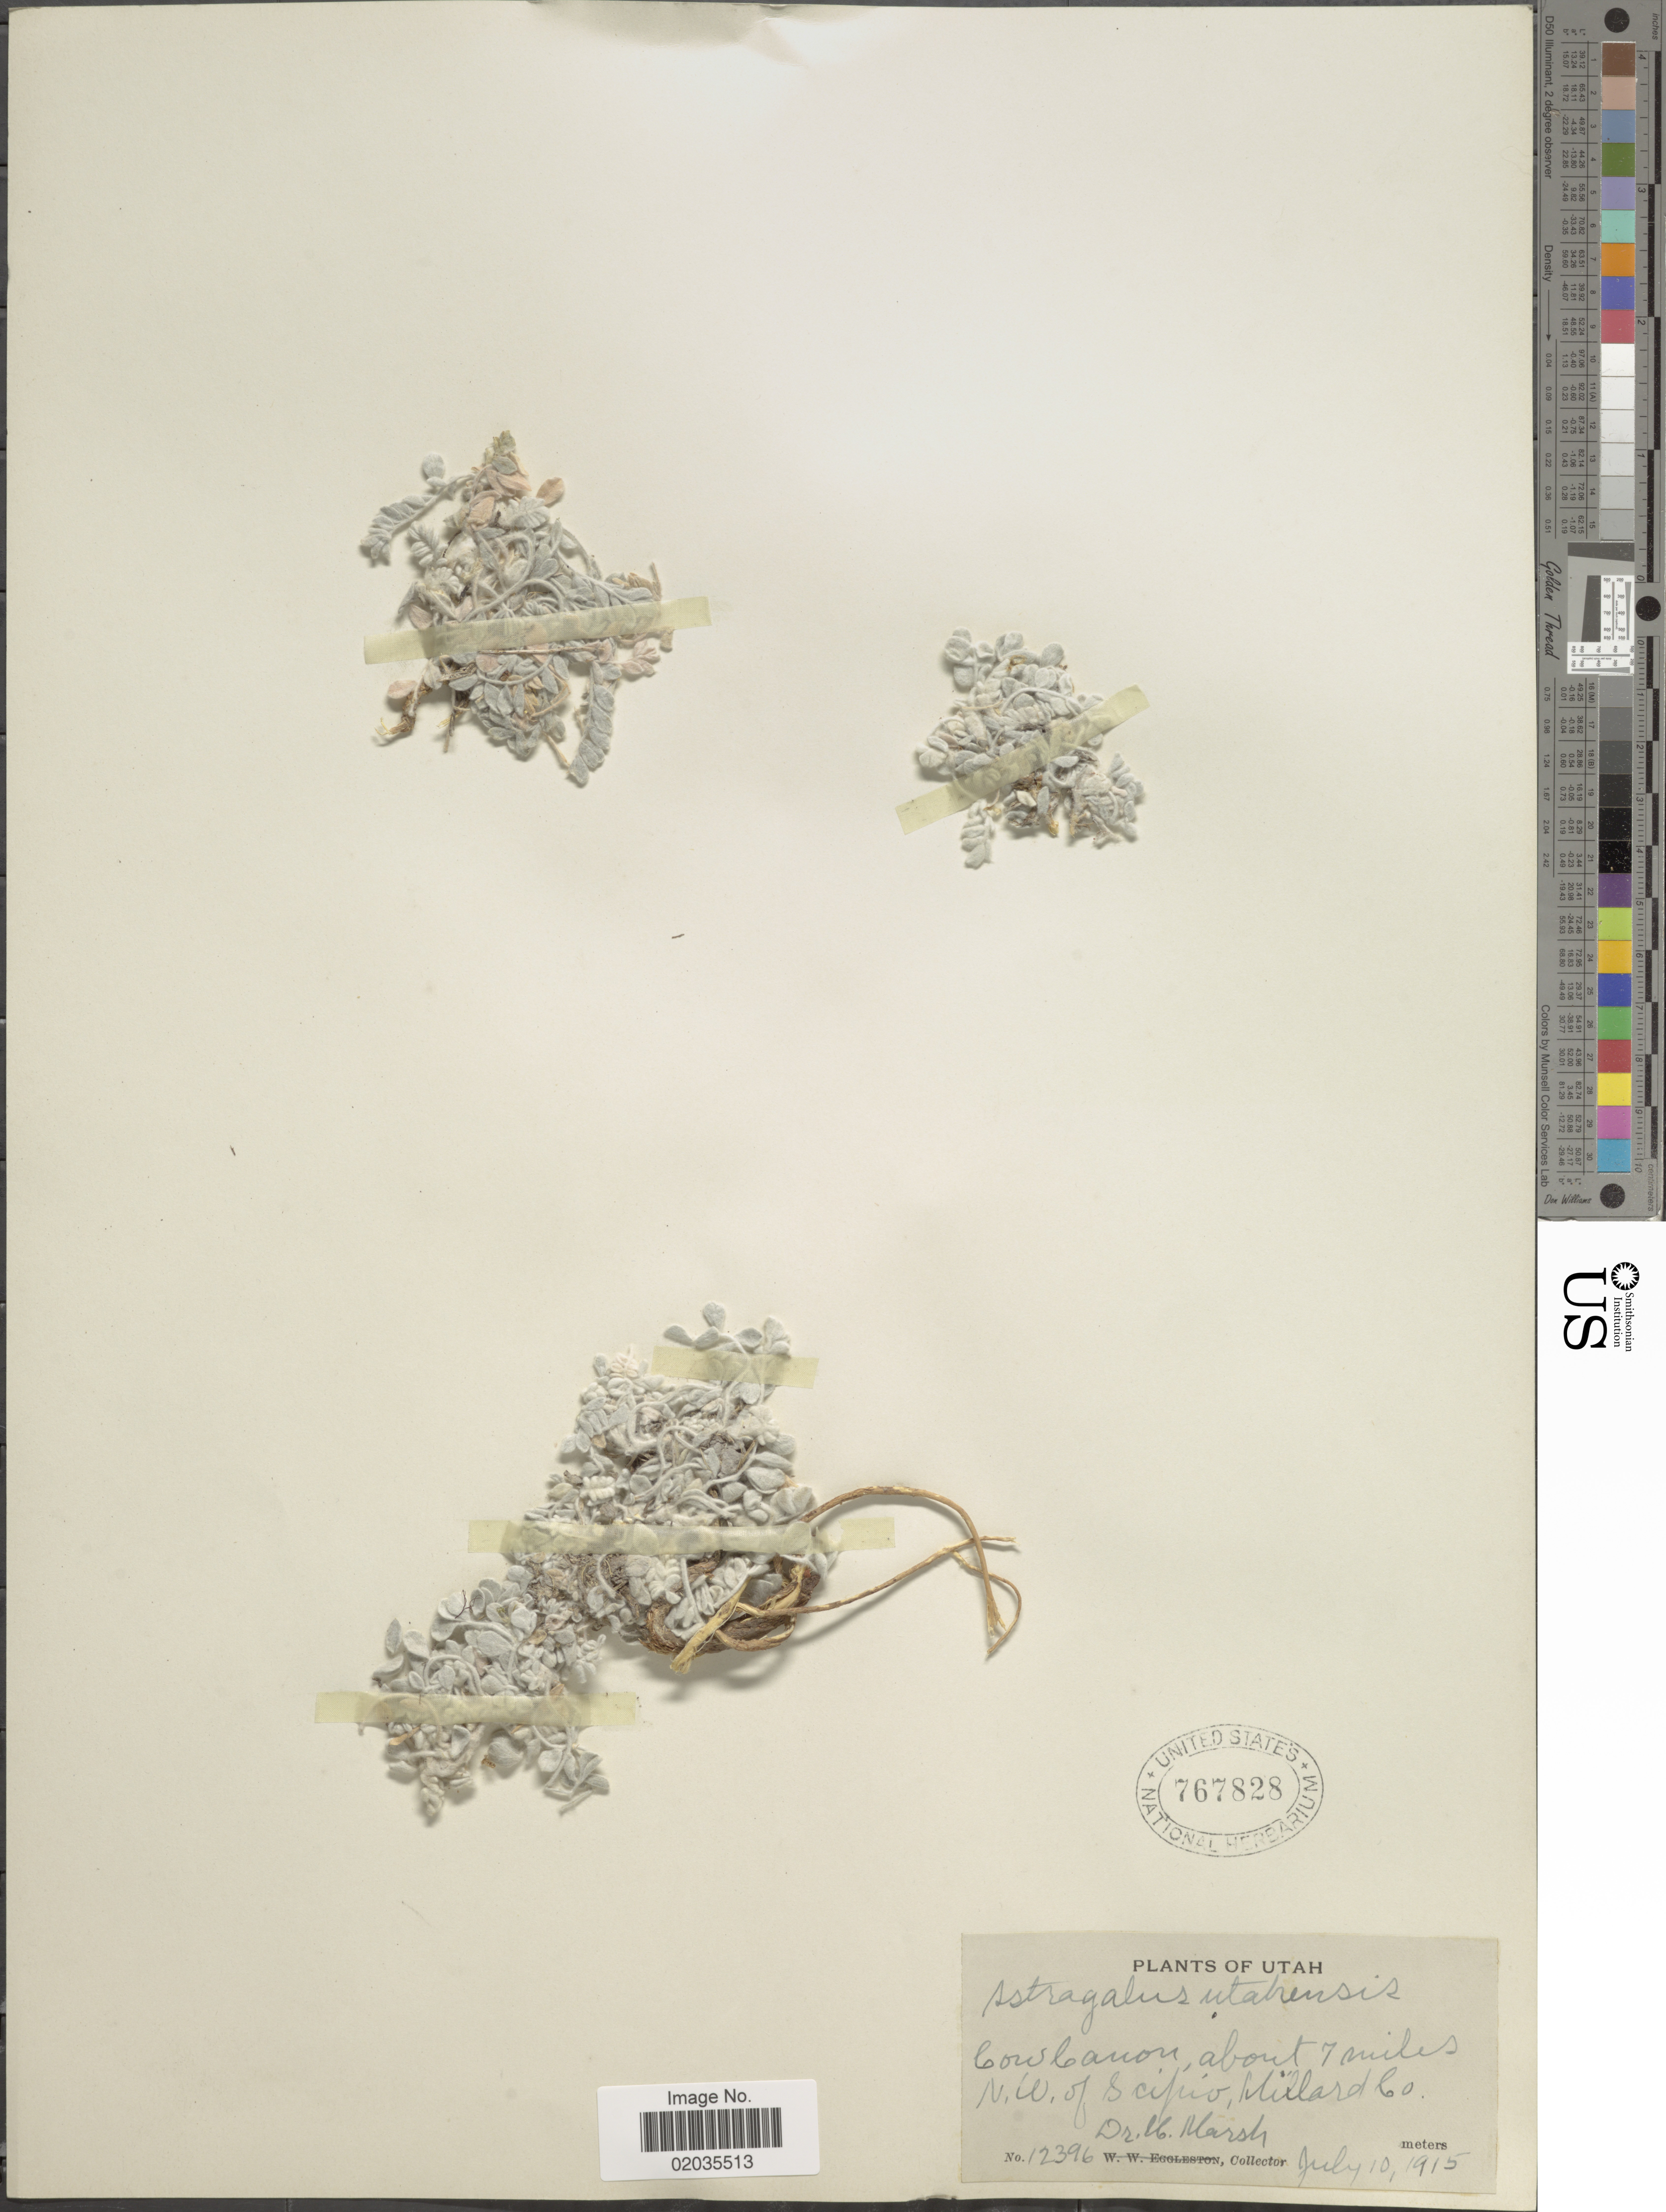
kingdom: Plantae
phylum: Tracheophyta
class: Magnoliopsida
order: Fabales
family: Fabaceae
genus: Astragalus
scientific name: Astragalus utahensis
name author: (Torr.) Torr. & A. Gray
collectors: W. Marsh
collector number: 12396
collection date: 1915-07-10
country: United States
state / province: Utah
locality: Cow Canon, about 7 miles N. W. of Scipio, Millard Co.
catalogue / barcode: US 767828